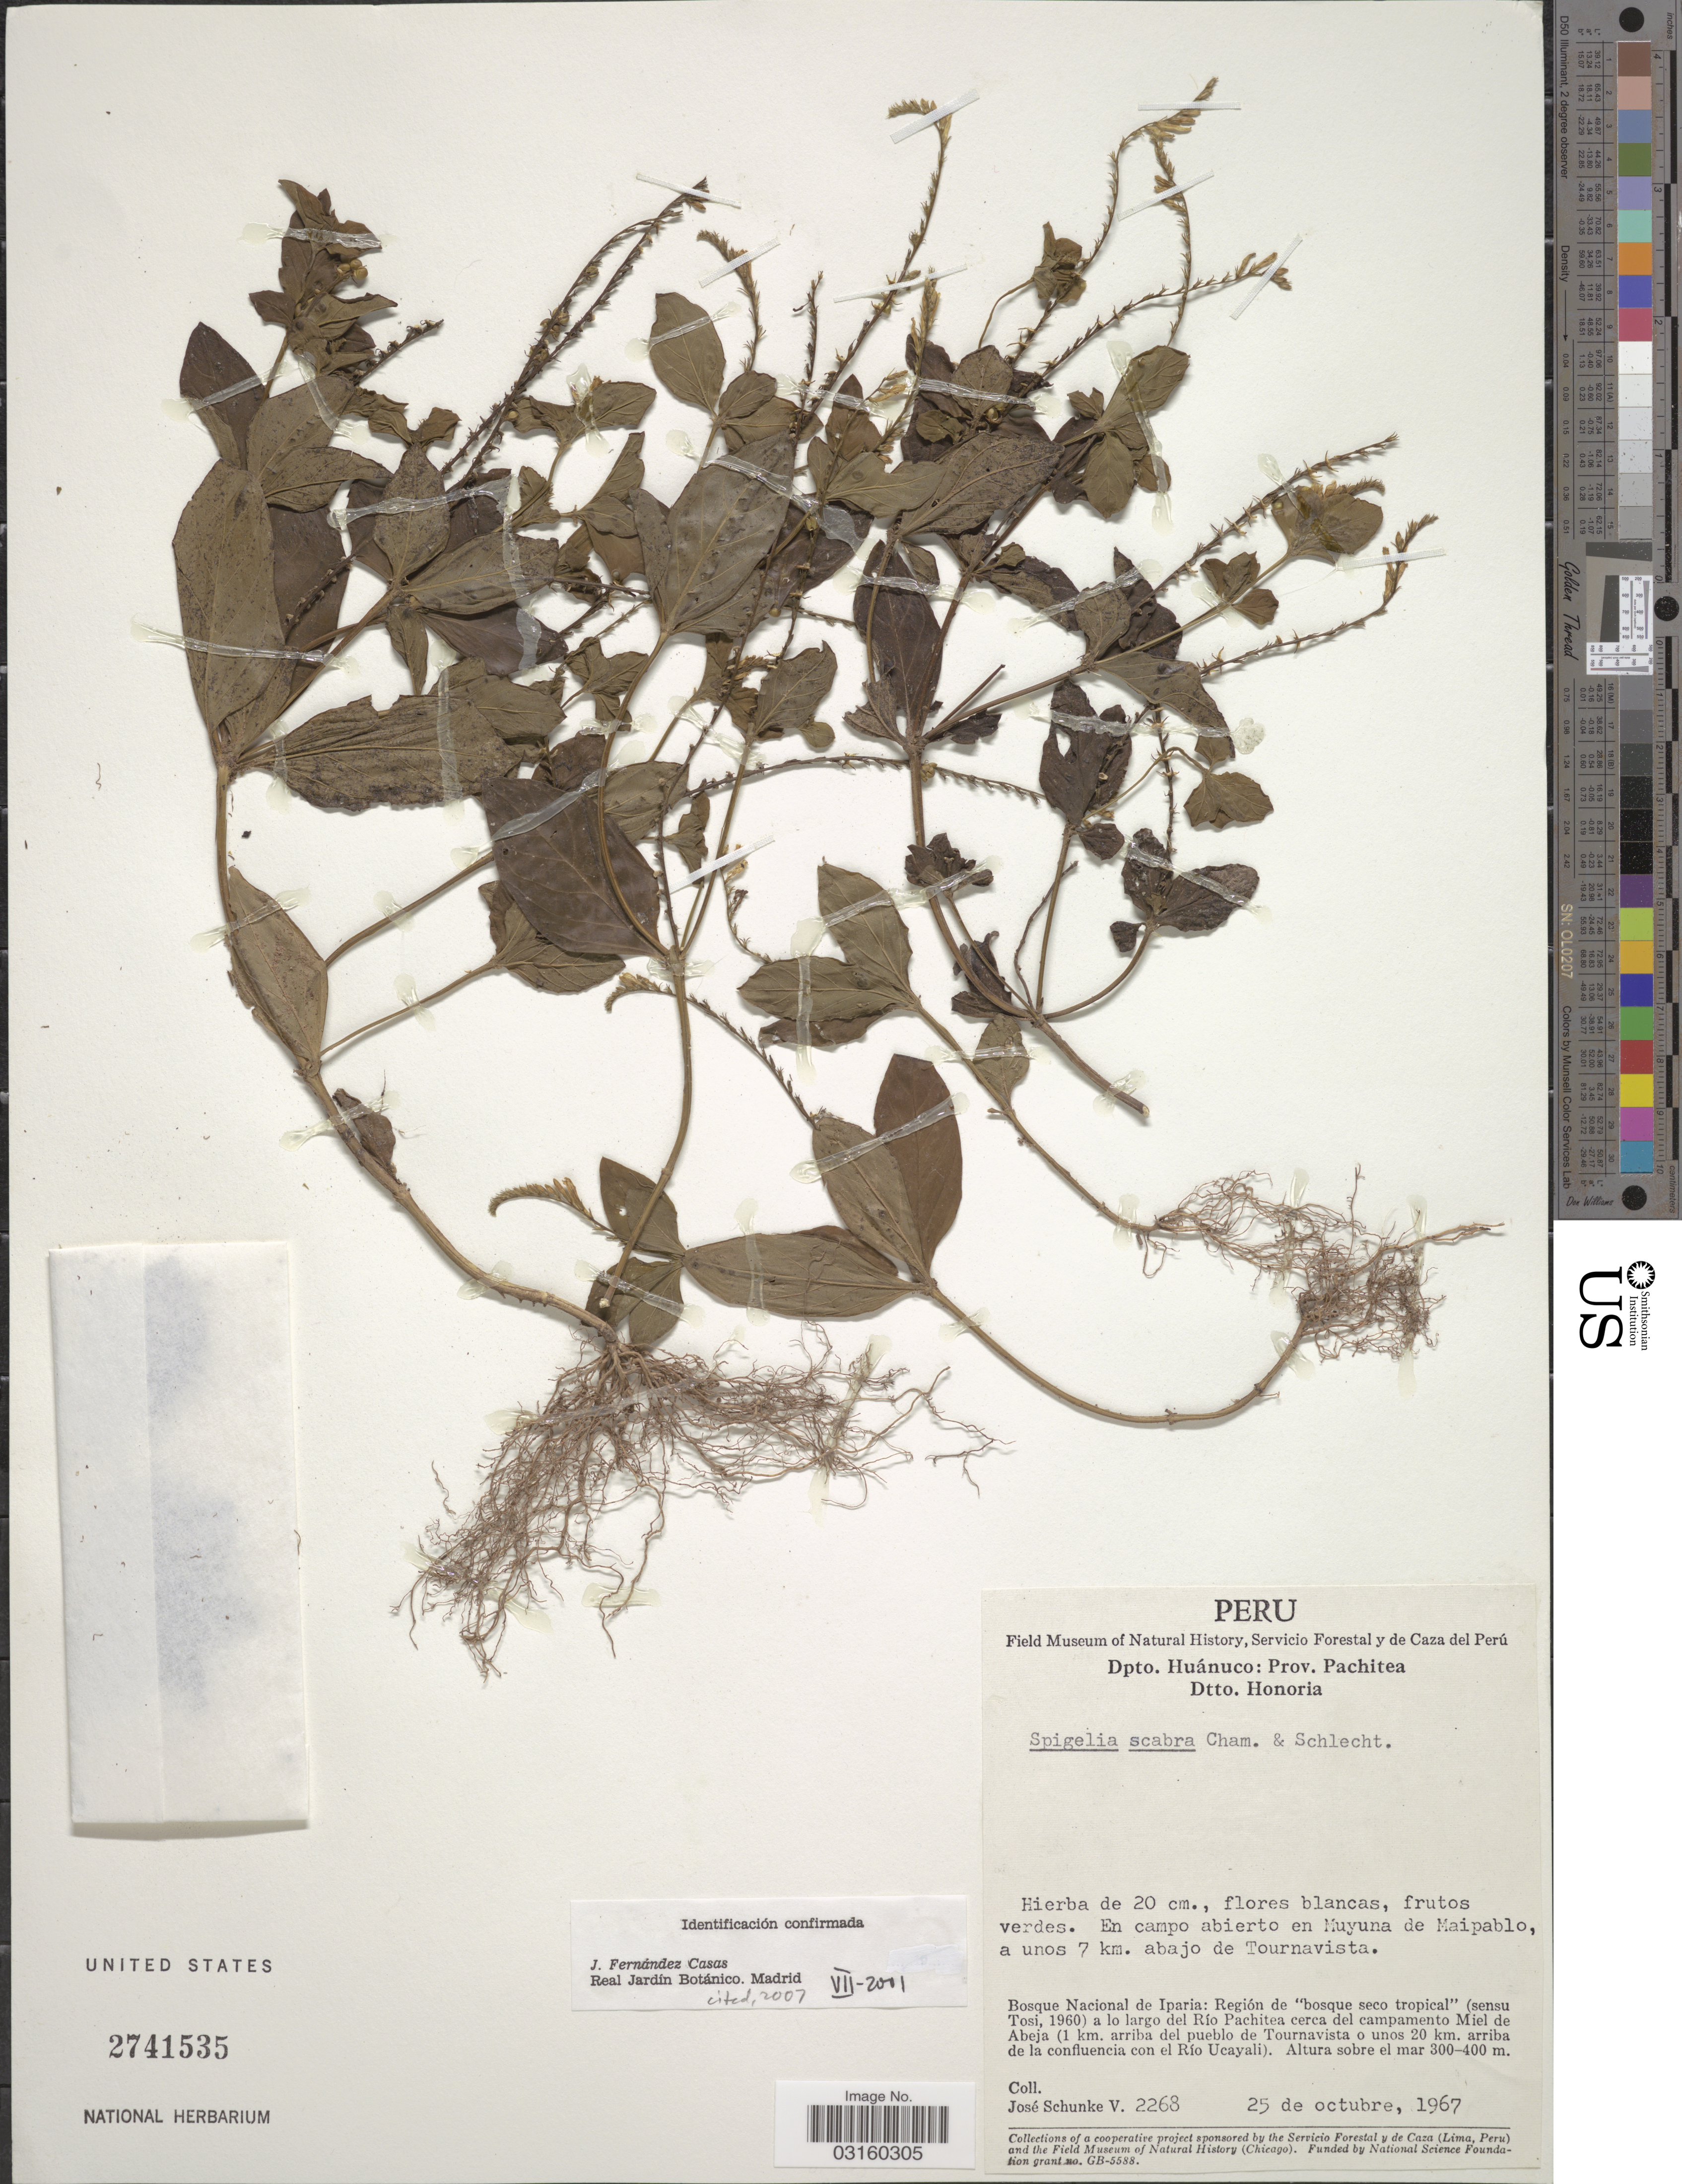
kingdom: Plantae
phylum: Tracheophyta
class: Magnoliopsida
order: Gentianales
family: Loganiaceae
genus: Spigelia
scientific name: Spigelia scabra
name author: Cham. & Schltdl.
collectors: J. Schunke Vigo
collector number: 2268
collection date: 1967-10-25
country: Peru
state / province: Huánuco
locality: Dpto. Huánuco: Prov. Pachitea, Dtto. Honoria, En campo abierto en Muyuna de Maipablo, Bosque Nacional de Iparia: Región de "bosque seco tropical" (sensu Tosi, 1960) a lo largo del Río Pachitea cerca del campamento Miel de Abeja (1 km. arriba del pueblo de Tournavista o unos 20 km. arriba de la confluencia con el Río Ucayali).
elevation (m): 300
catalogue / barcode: US 2741535